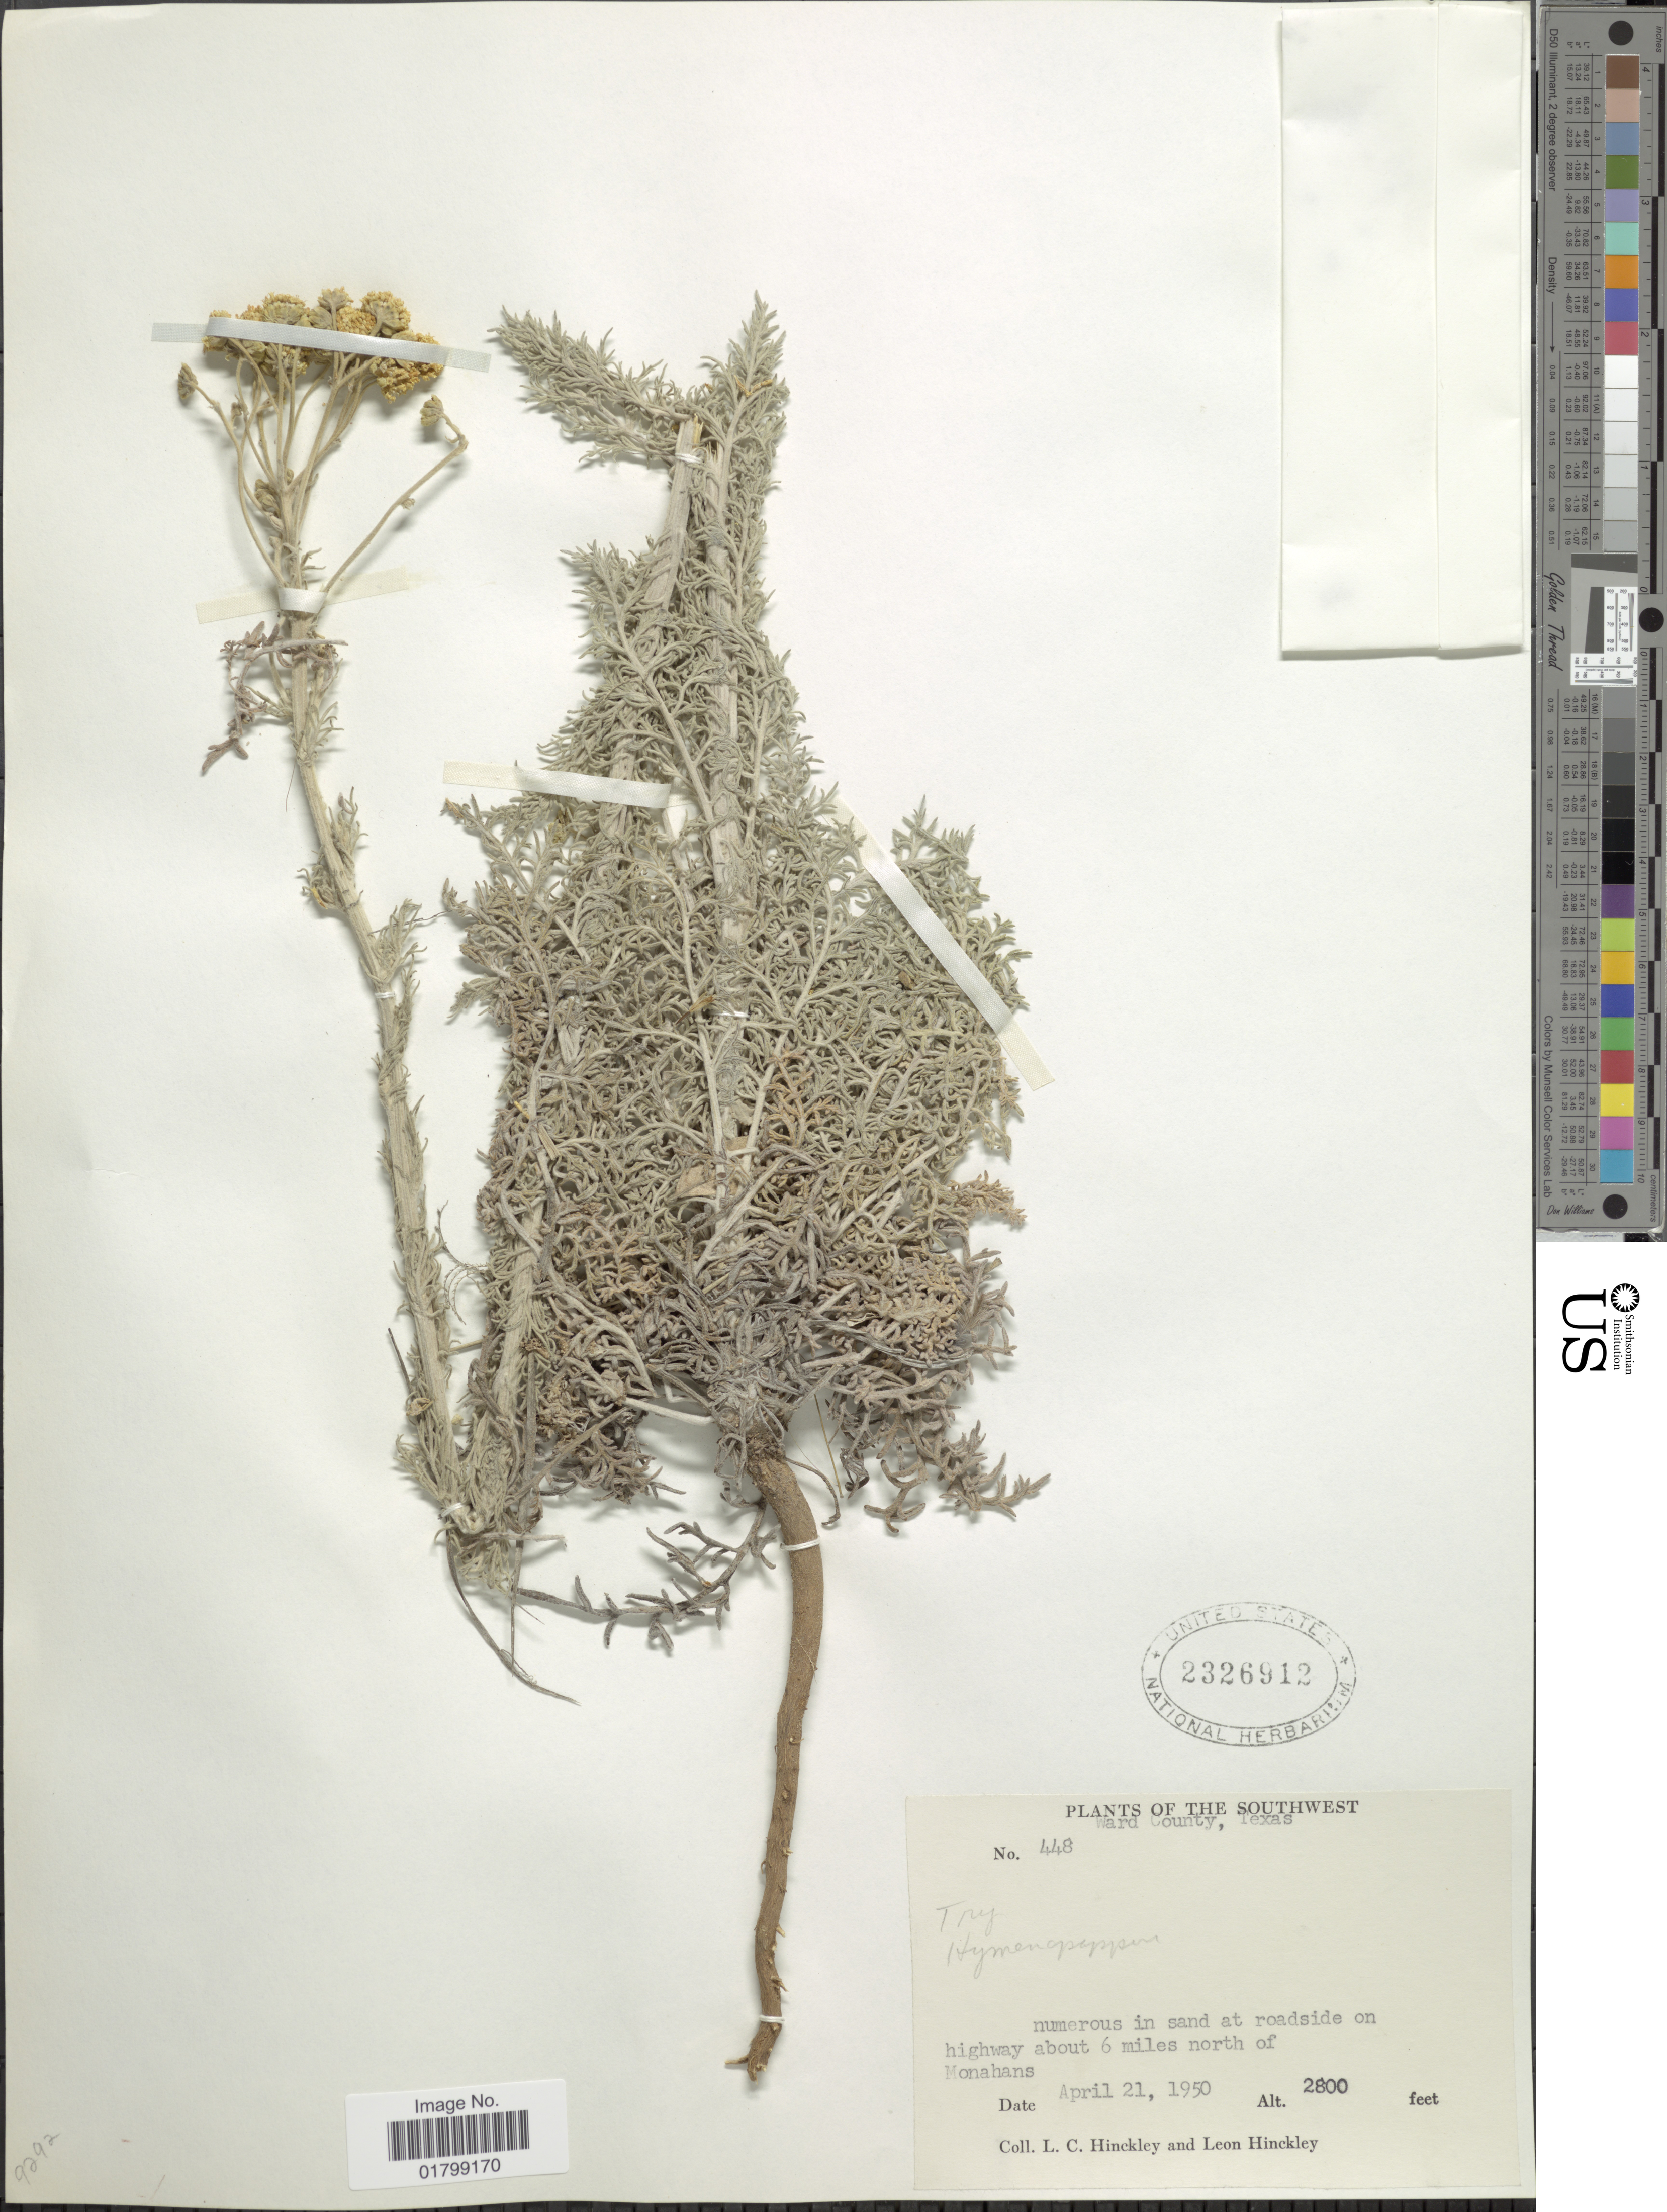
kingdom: Plantae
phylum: Tracheophyta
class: Magnoliopsida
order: Asterales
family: Asteraceae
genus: Hymenopappus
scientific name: Hymenopappus sp.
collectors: L. Hinckley & L. Hinckley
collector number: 448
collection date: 1950-04-21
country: United States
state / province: Texas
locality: The Southwest, Ward County, at roadside on highway about 6 miles north of Monahans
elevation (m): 853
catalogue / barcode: US 2326912